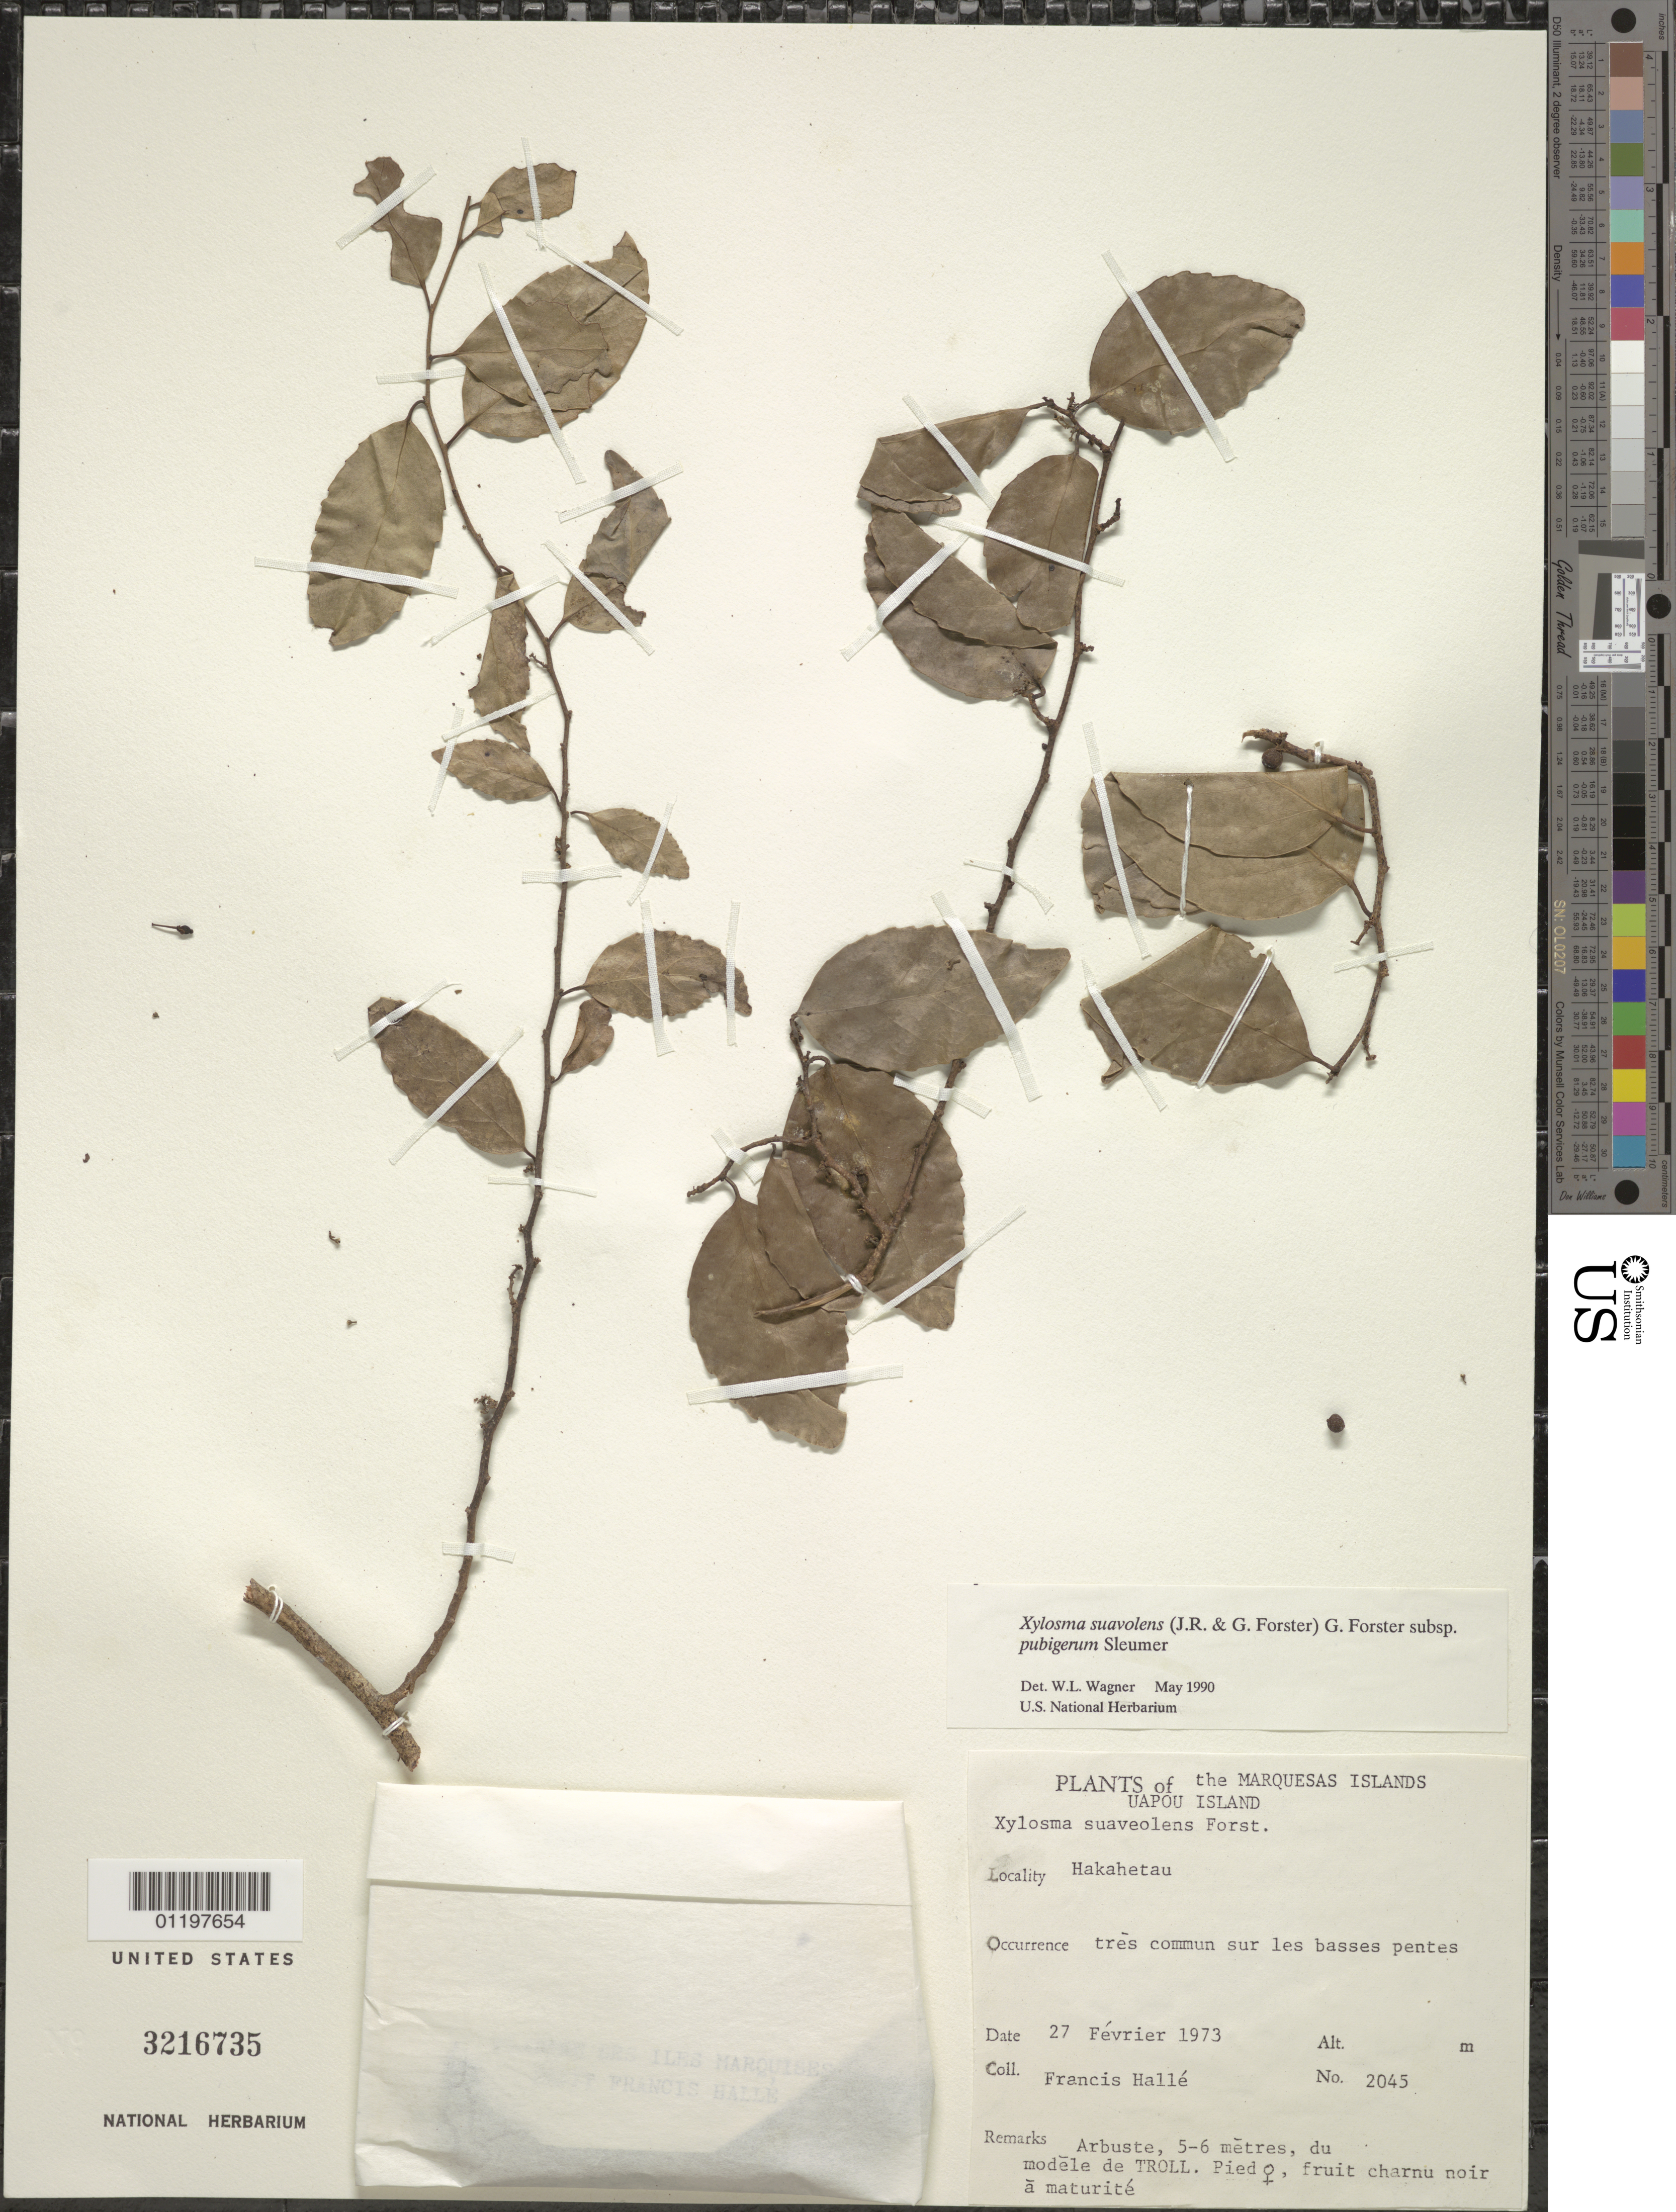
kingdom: Plantae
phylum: Tracheophyta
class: Magnoliopsida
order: Malpighiales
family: Salicaceae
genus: Xylosma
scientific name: Xylosma suaveolens subsp. pubigera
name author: Sleumer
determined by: Wagner, W. L., (BOT), Smithsonian Institution - National Museum of Natural History (UNITED STATES)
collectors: F. Hallé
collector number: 2045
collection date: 1973-02-27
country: French Polynesia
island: Ua Pou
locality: Hakahetau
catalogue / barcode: US 3216735